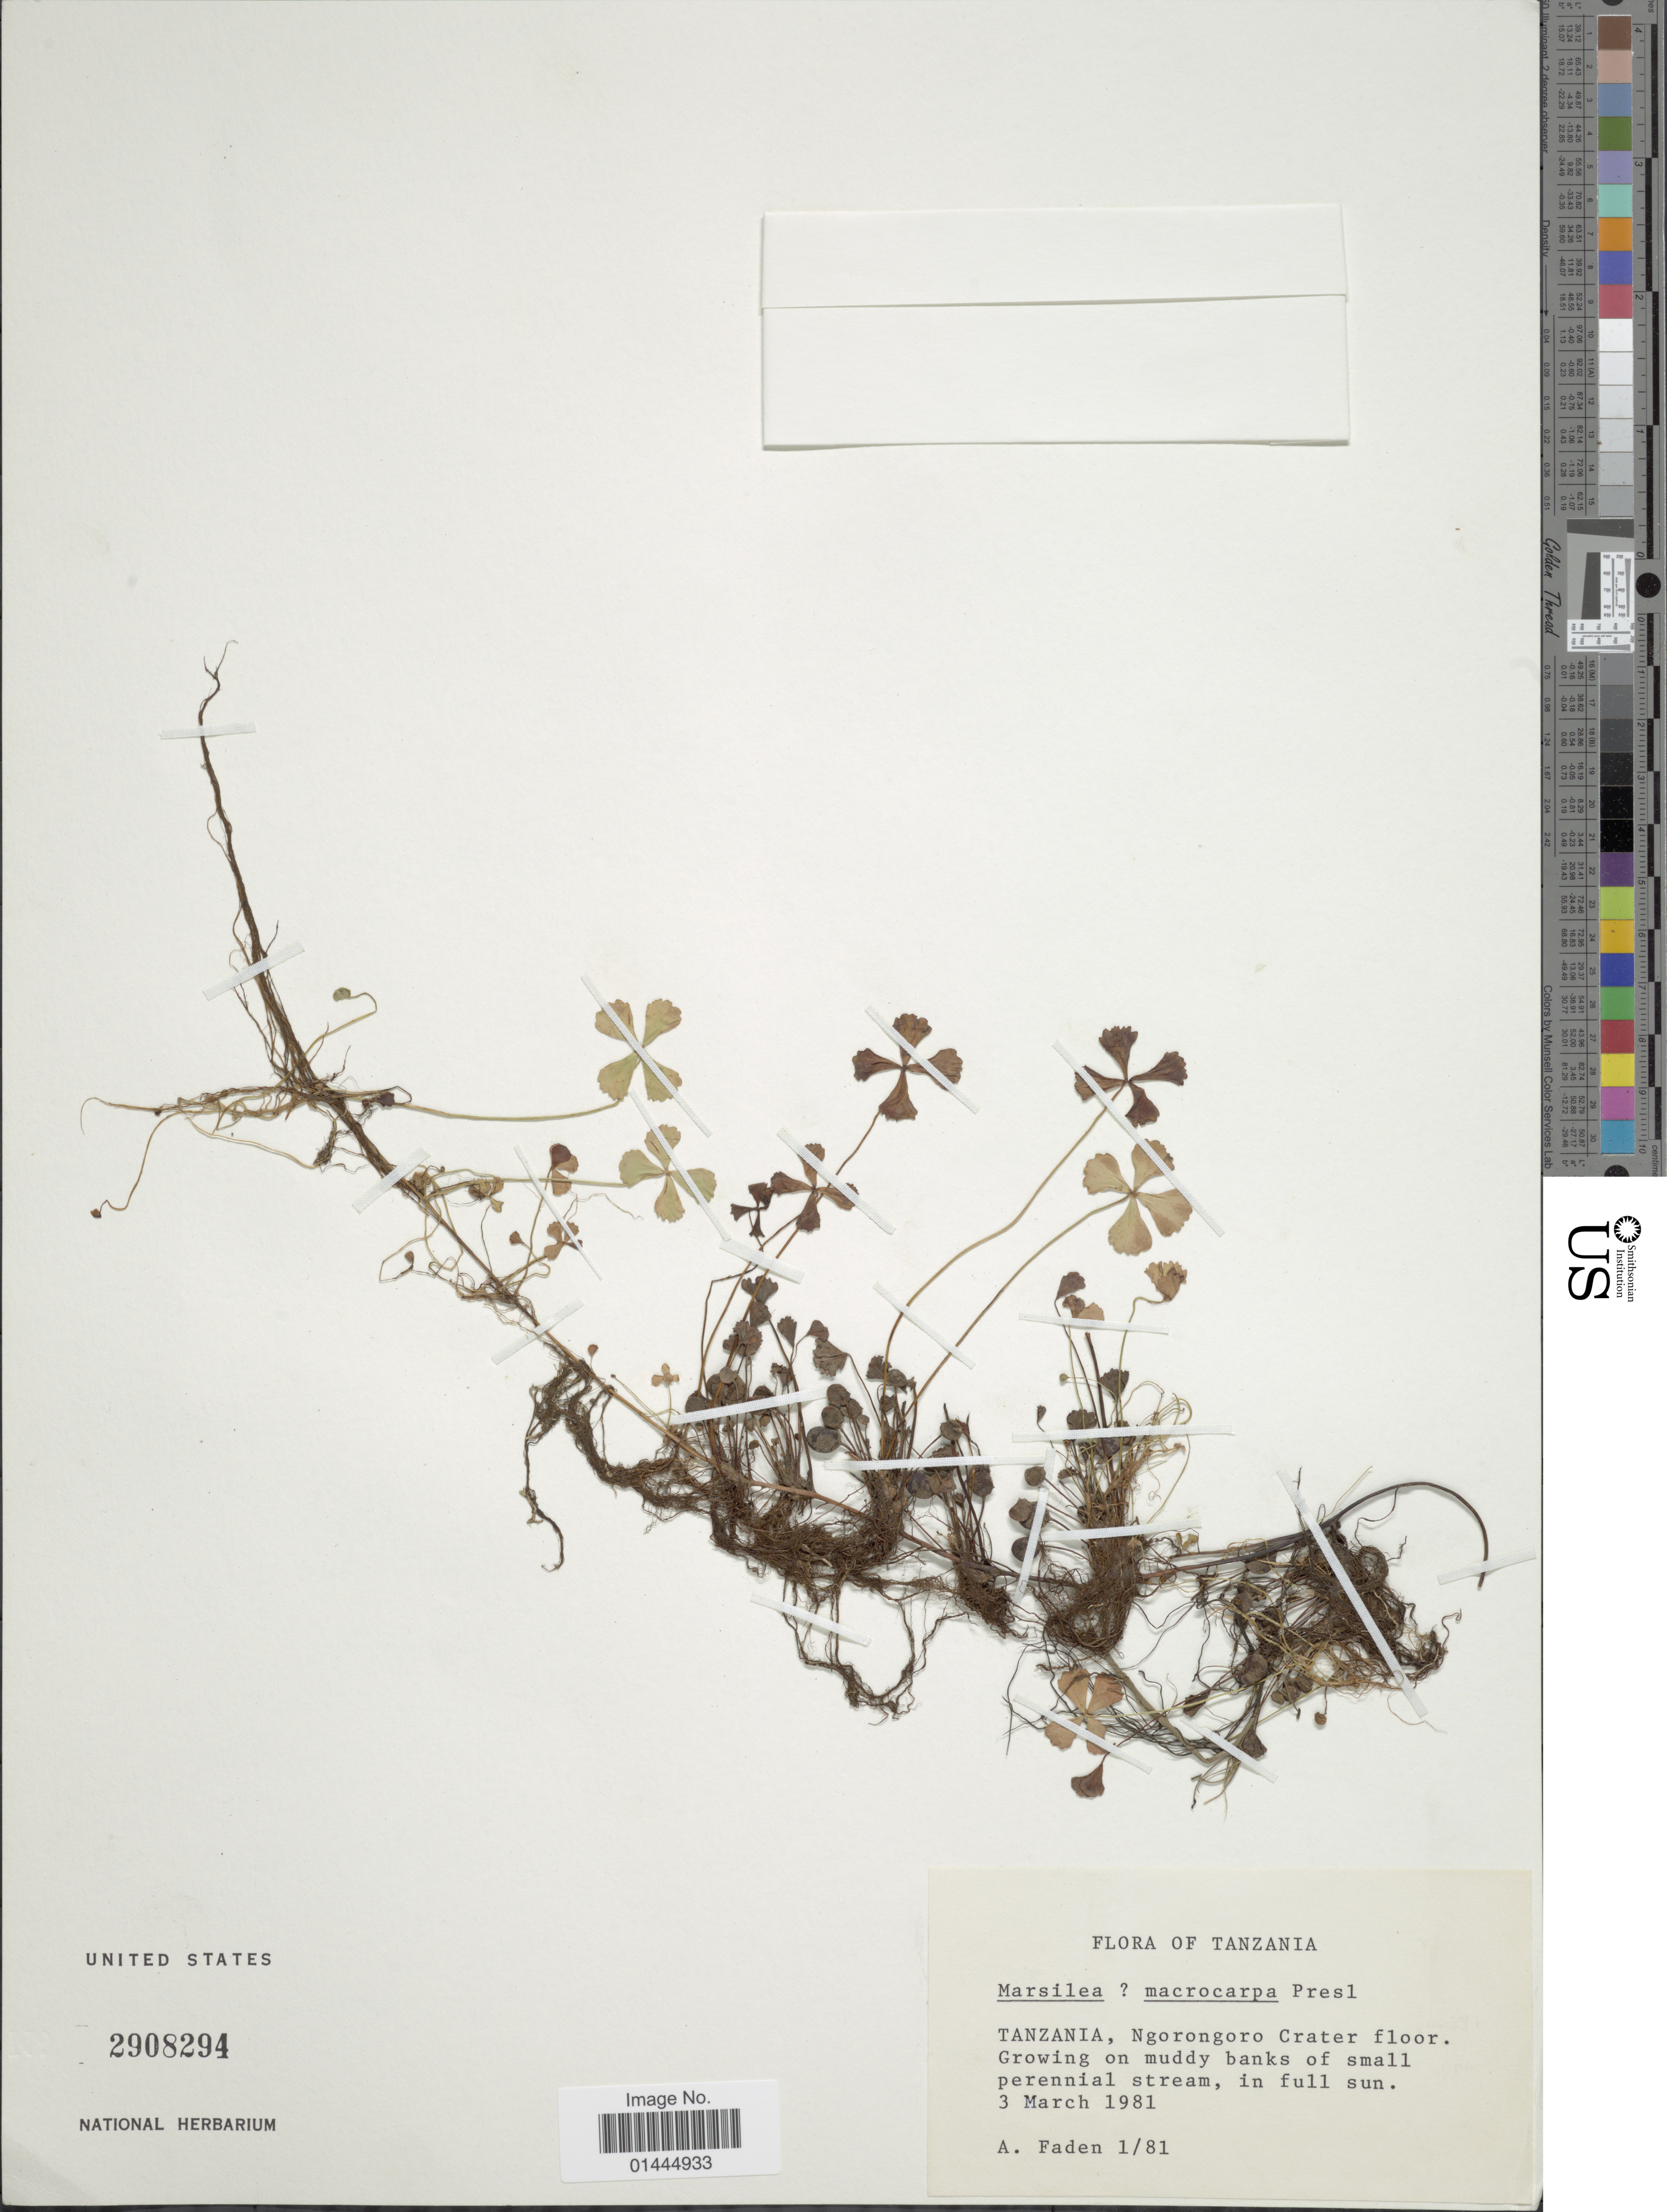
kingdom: Plantae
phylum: Tracheophyta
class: Polypodiopsida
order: Salviniales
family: Marsileaceae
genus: Marsilea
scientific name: Marsilea macrocarpa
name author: C. Presl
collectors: A. J. Faden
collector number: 1/81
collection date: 1981-03-03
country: Tanzania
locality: Ngorongoro Crater florr, on muddy baks of small perennial stream.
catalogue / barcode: US 2908294